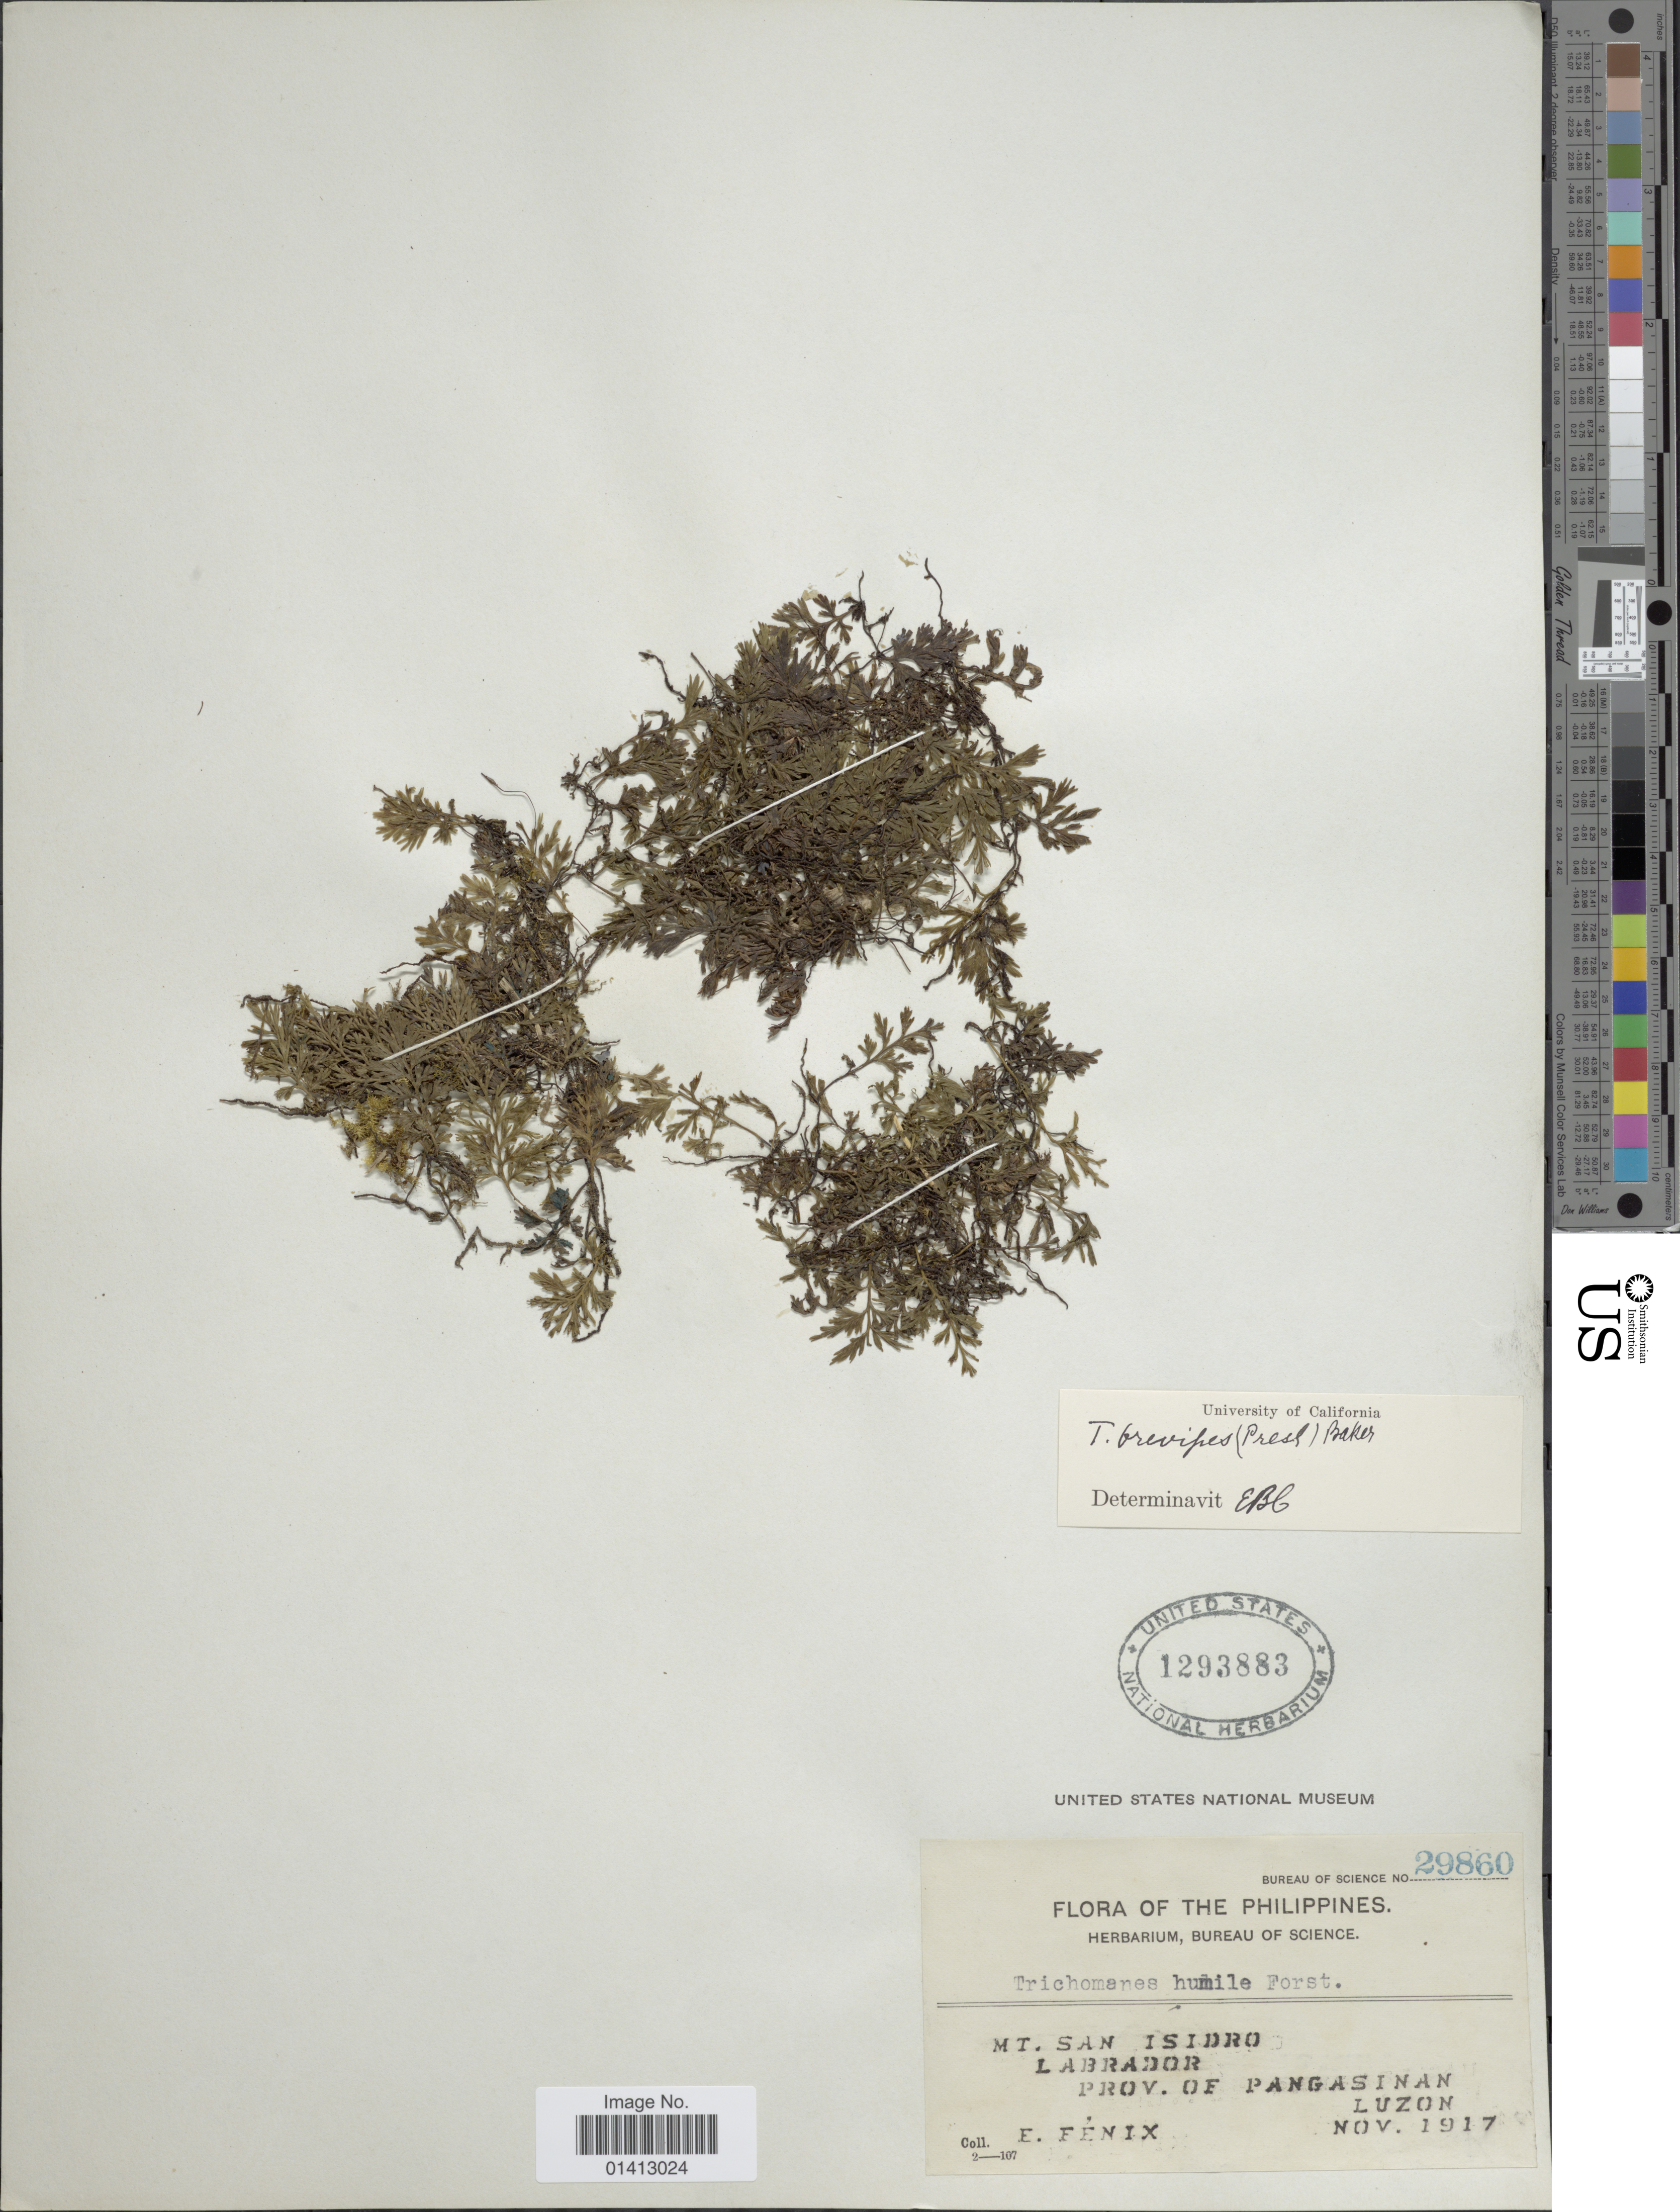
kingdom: Plantae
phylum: Tracheophyta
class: Polypodiopsida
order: Hymenophyllales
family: Hymenophyllaceae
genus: Crepidomanes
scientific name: Crepidomanes brevipes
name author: (C. Presl) Copel.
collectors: E. Fenix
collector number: Bureau of Science 29860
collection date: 1917-11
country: Philippines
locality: Mt San Isidro, Labrador, prov. of Pangasinan, Luzon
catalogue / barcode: US 1293883